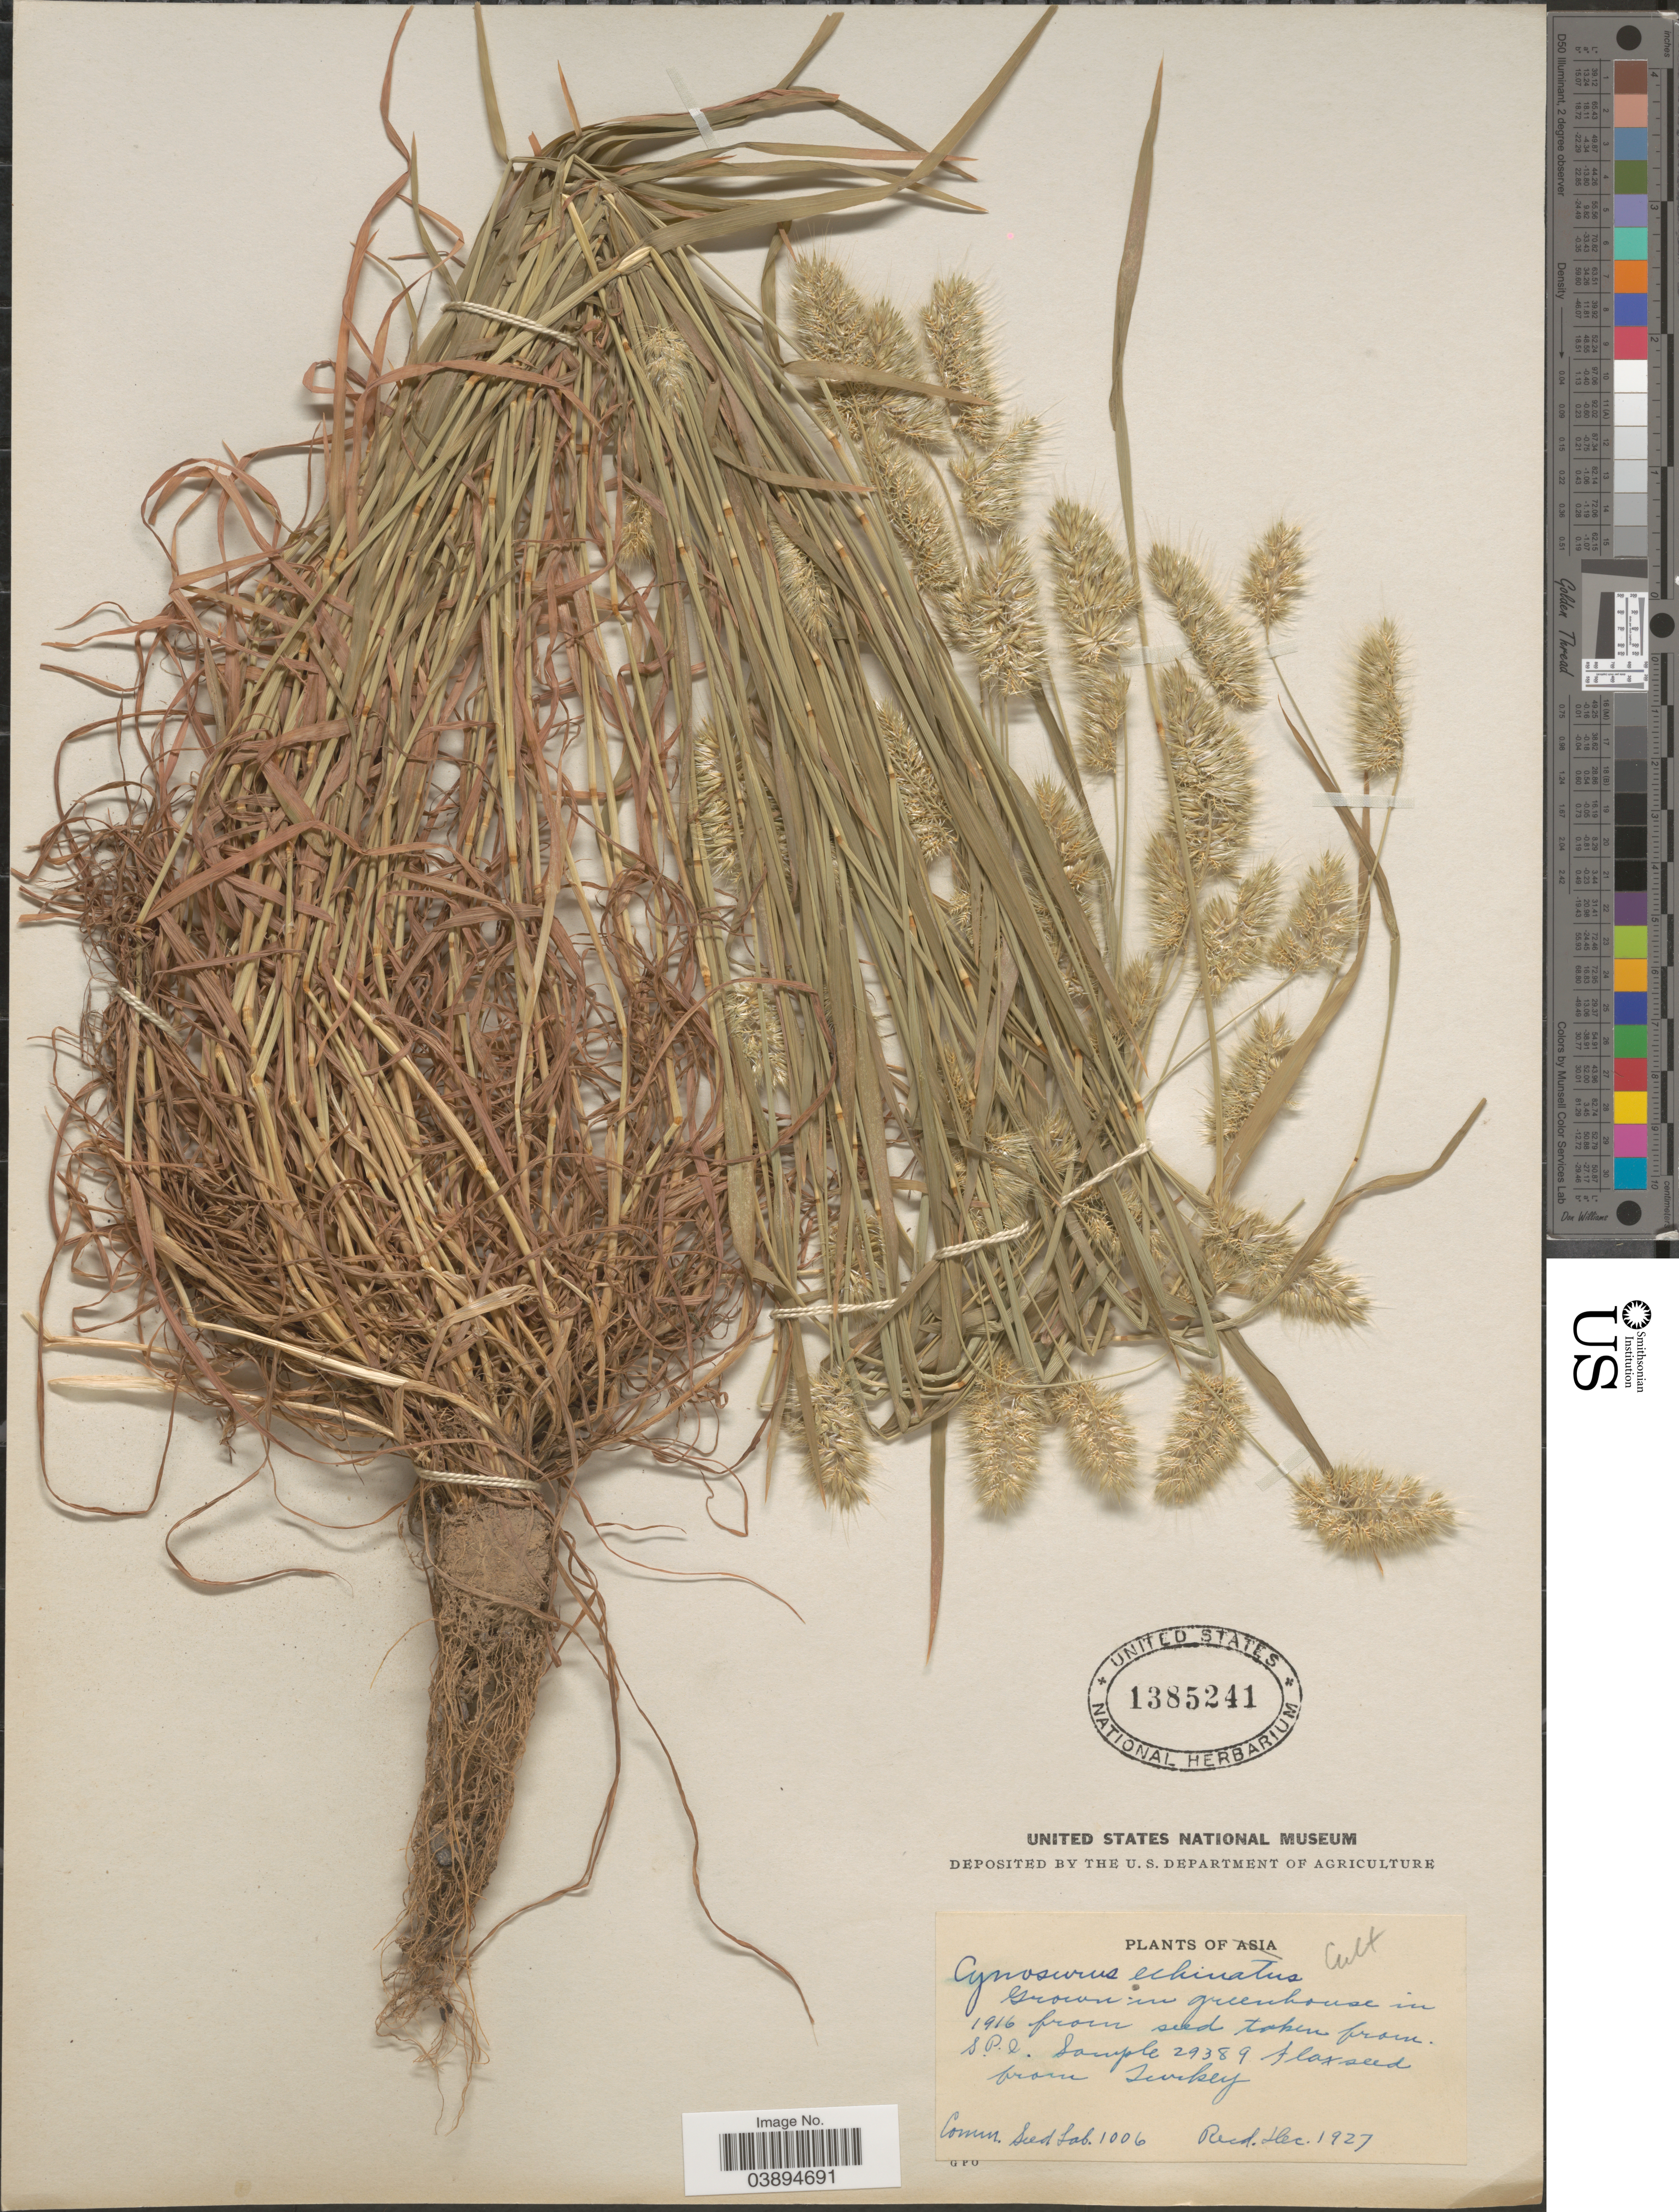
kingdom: Plantae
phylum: Tracheophyta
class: Liliopsida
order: Poales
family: Poaceae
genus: Cynosurus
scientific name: Cynosurus echinatus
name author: L.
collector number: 1006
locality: Asia. Grown in greenhouse.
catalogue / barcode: US 1385241